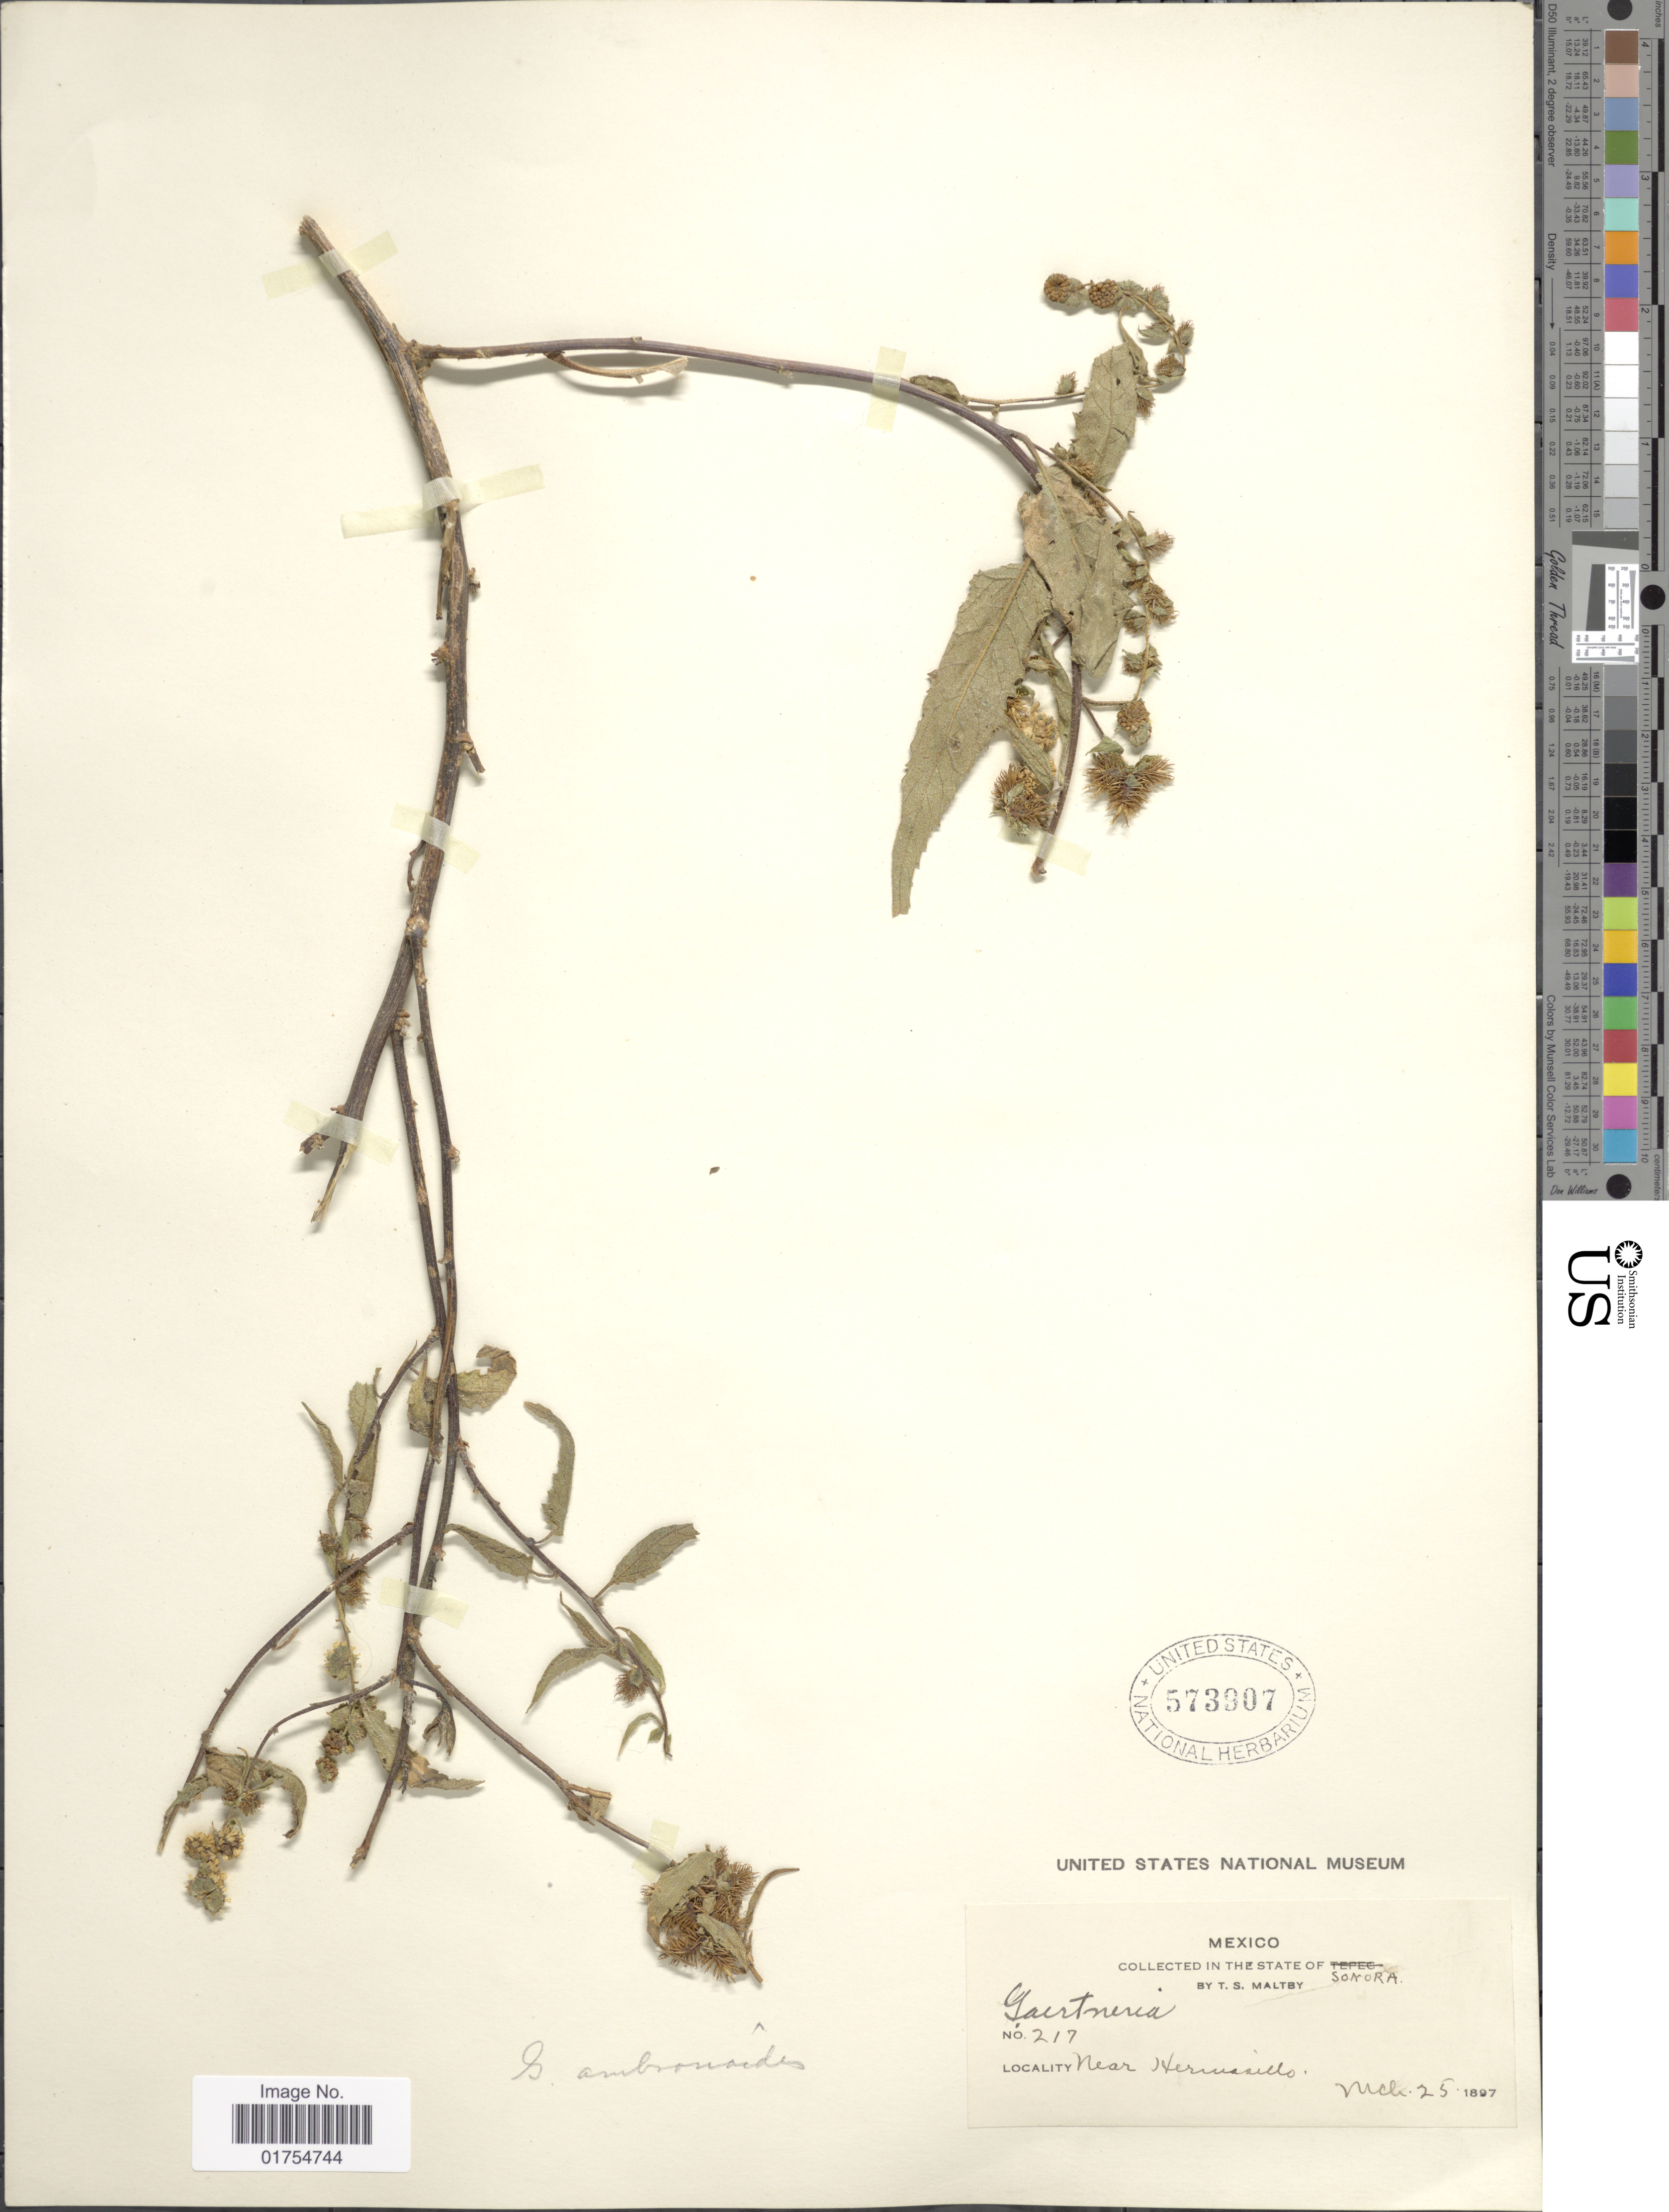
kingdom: Plantae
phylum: Tracheophyta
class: Magnoliopsida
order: Asterales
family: Asteraceae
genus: Franseria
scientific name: Franseria ambrosioides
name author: Cav.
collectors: T. S. Maltby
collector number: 217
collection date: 1897-03-25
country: Mexico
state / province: Sonora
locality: Near Hermosillo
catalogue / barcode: US 573907